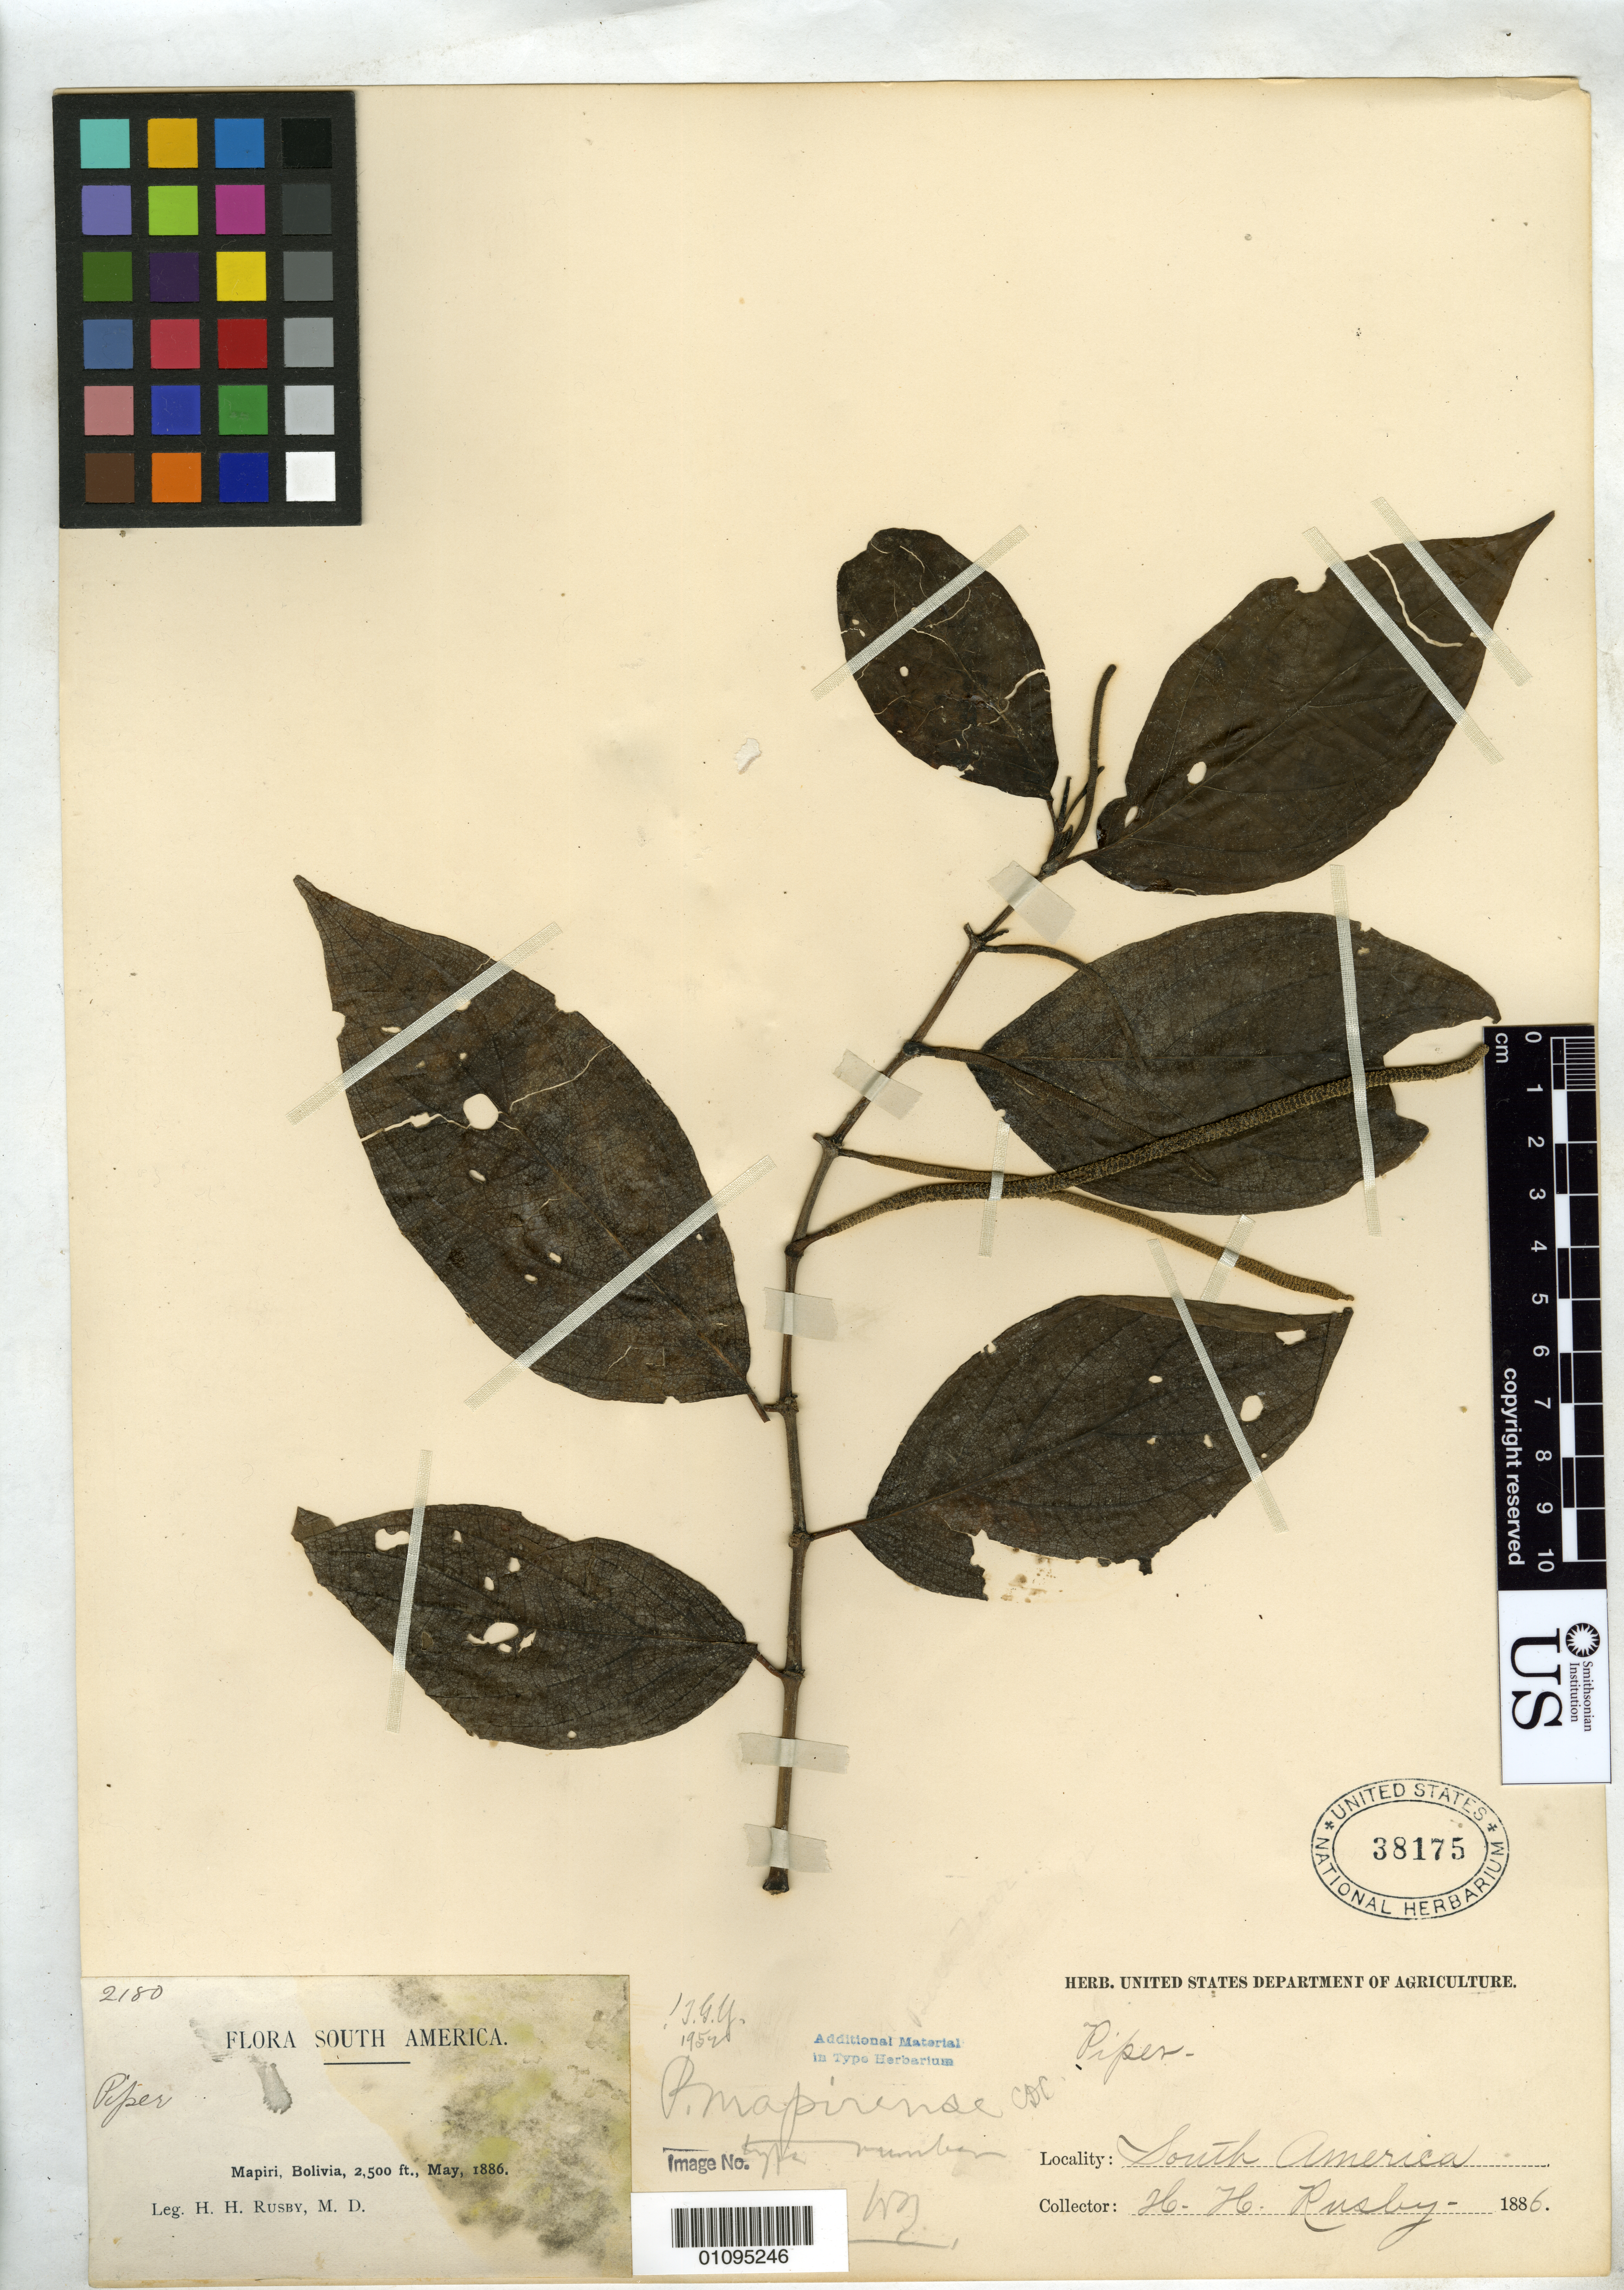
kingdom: Plantae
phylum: Tracheophyta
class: Magnoliopsida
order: Piperales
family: Piperaceae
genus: Piper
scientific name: Piper mapirense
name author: C. DC.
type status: Isotype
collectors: H. H. Rusby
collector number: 2180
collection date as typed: May 1886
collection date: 1886-05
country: Bolivia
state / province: La Páz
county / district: Larecaja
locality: Mapiri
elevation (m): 762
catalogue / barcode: US 38175